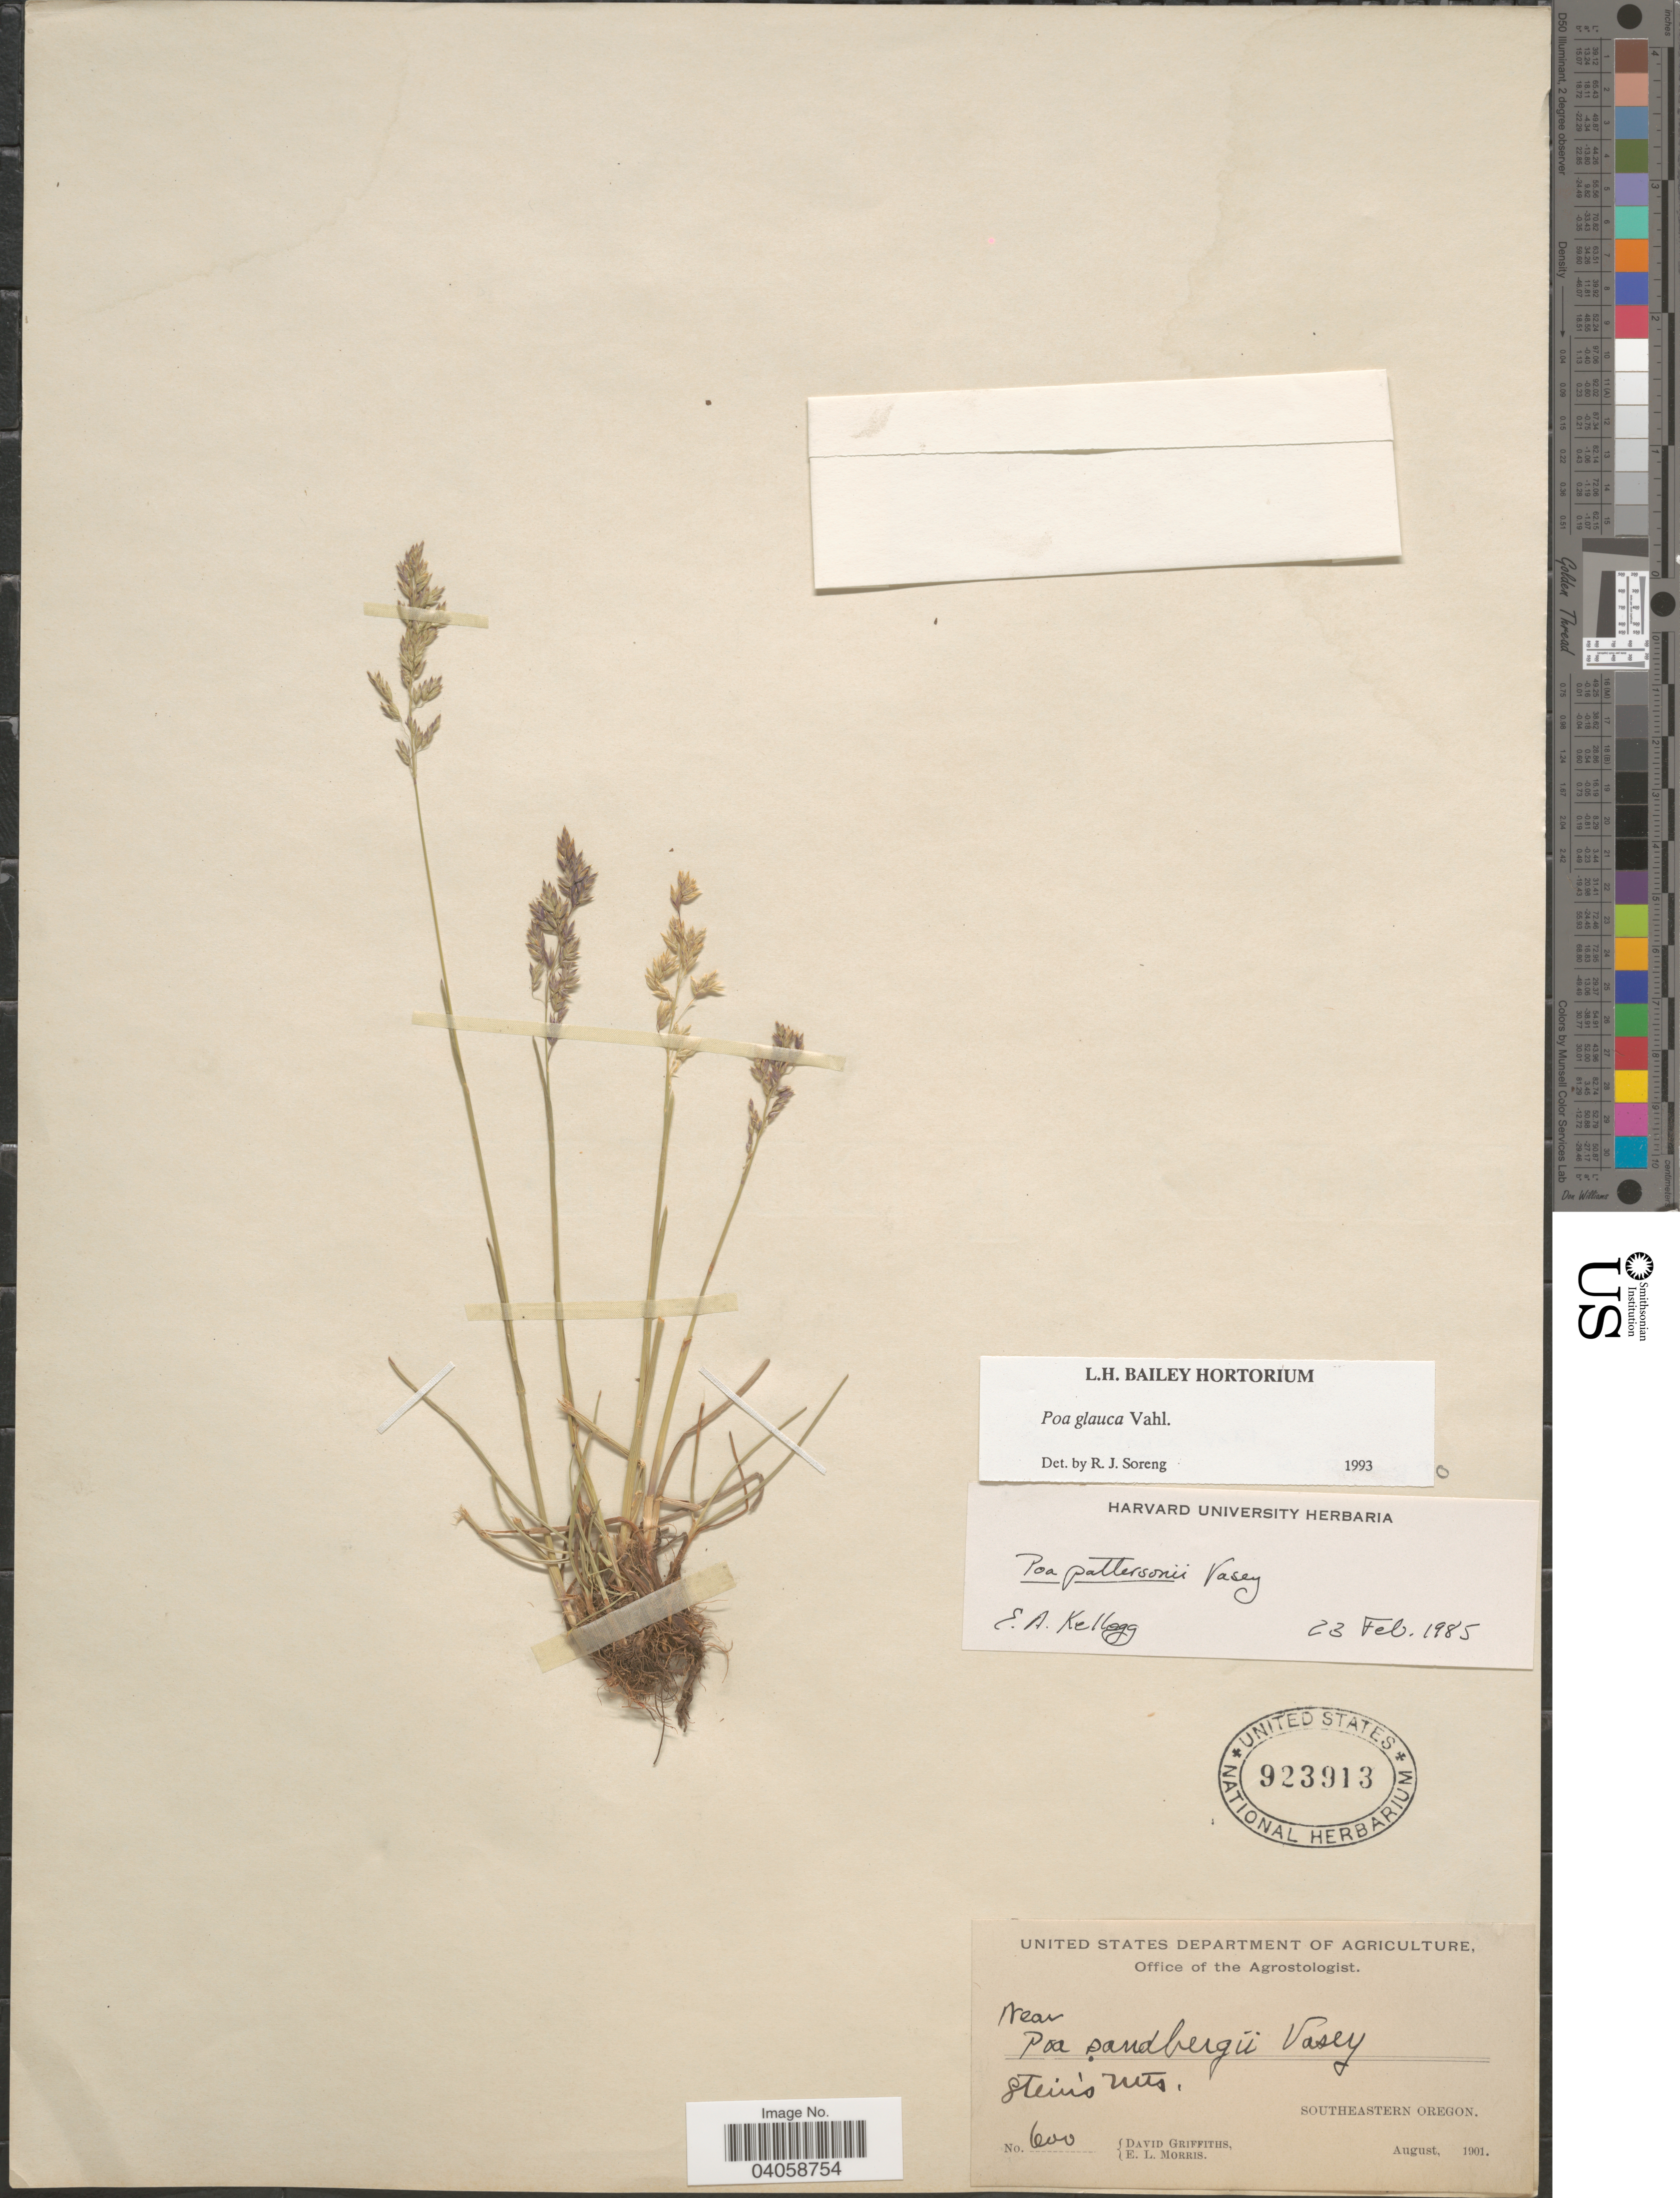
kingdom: Plantae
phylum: Tracheophyta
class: Liliopsida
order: Poales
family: Poaceae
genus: Poa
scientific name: Poa glauca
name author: Vahl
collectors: D. Griffiths & E. Morris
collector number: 600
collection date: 1901-08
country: United States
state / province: Oregon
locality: Stein's Mts. Southeastern Oregon.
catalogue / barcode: US 923913